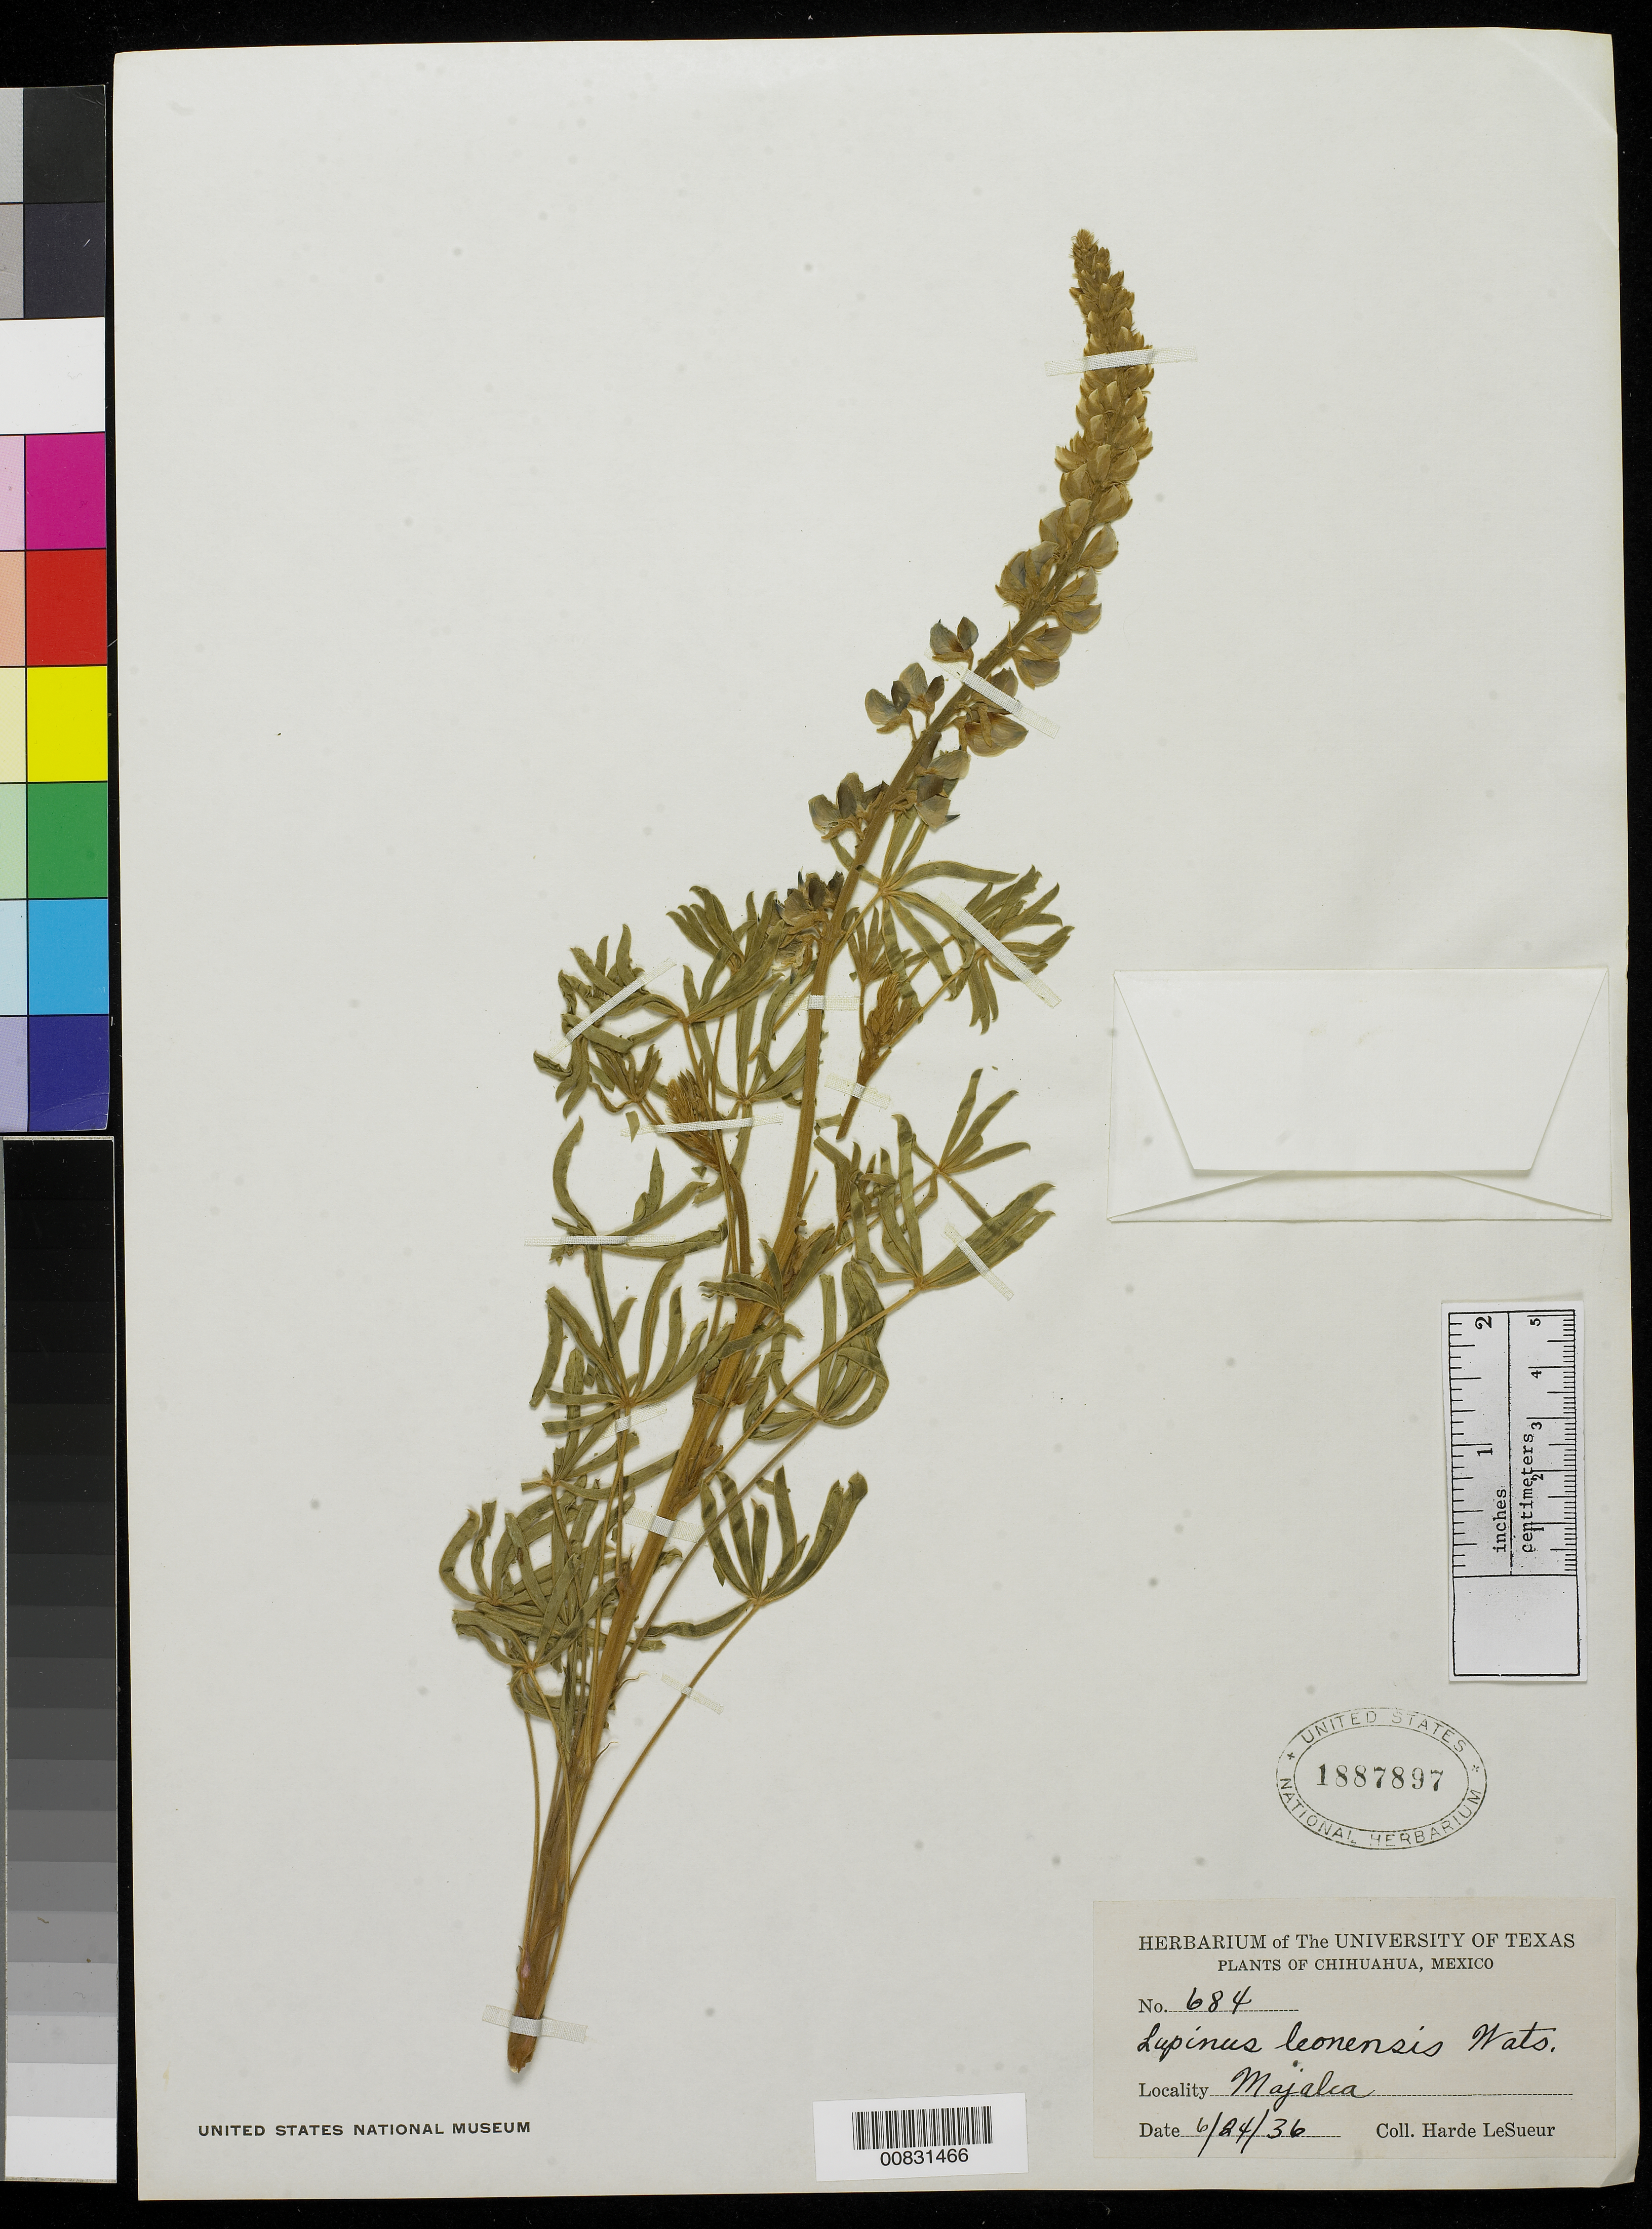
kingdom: Plantae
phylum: Tracheophyta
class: Magnoliopsida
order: Fabales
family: Fabaceae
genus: Lupinus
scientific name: Lupinus leonensis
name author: S. Watson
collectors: D. H. LeSueur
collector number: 684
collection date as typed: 24 Jun 1936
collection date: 1936-06-24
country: Mexico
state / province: Chihuahua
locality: Majalca, Chihuahua.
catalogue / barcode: US 1887897